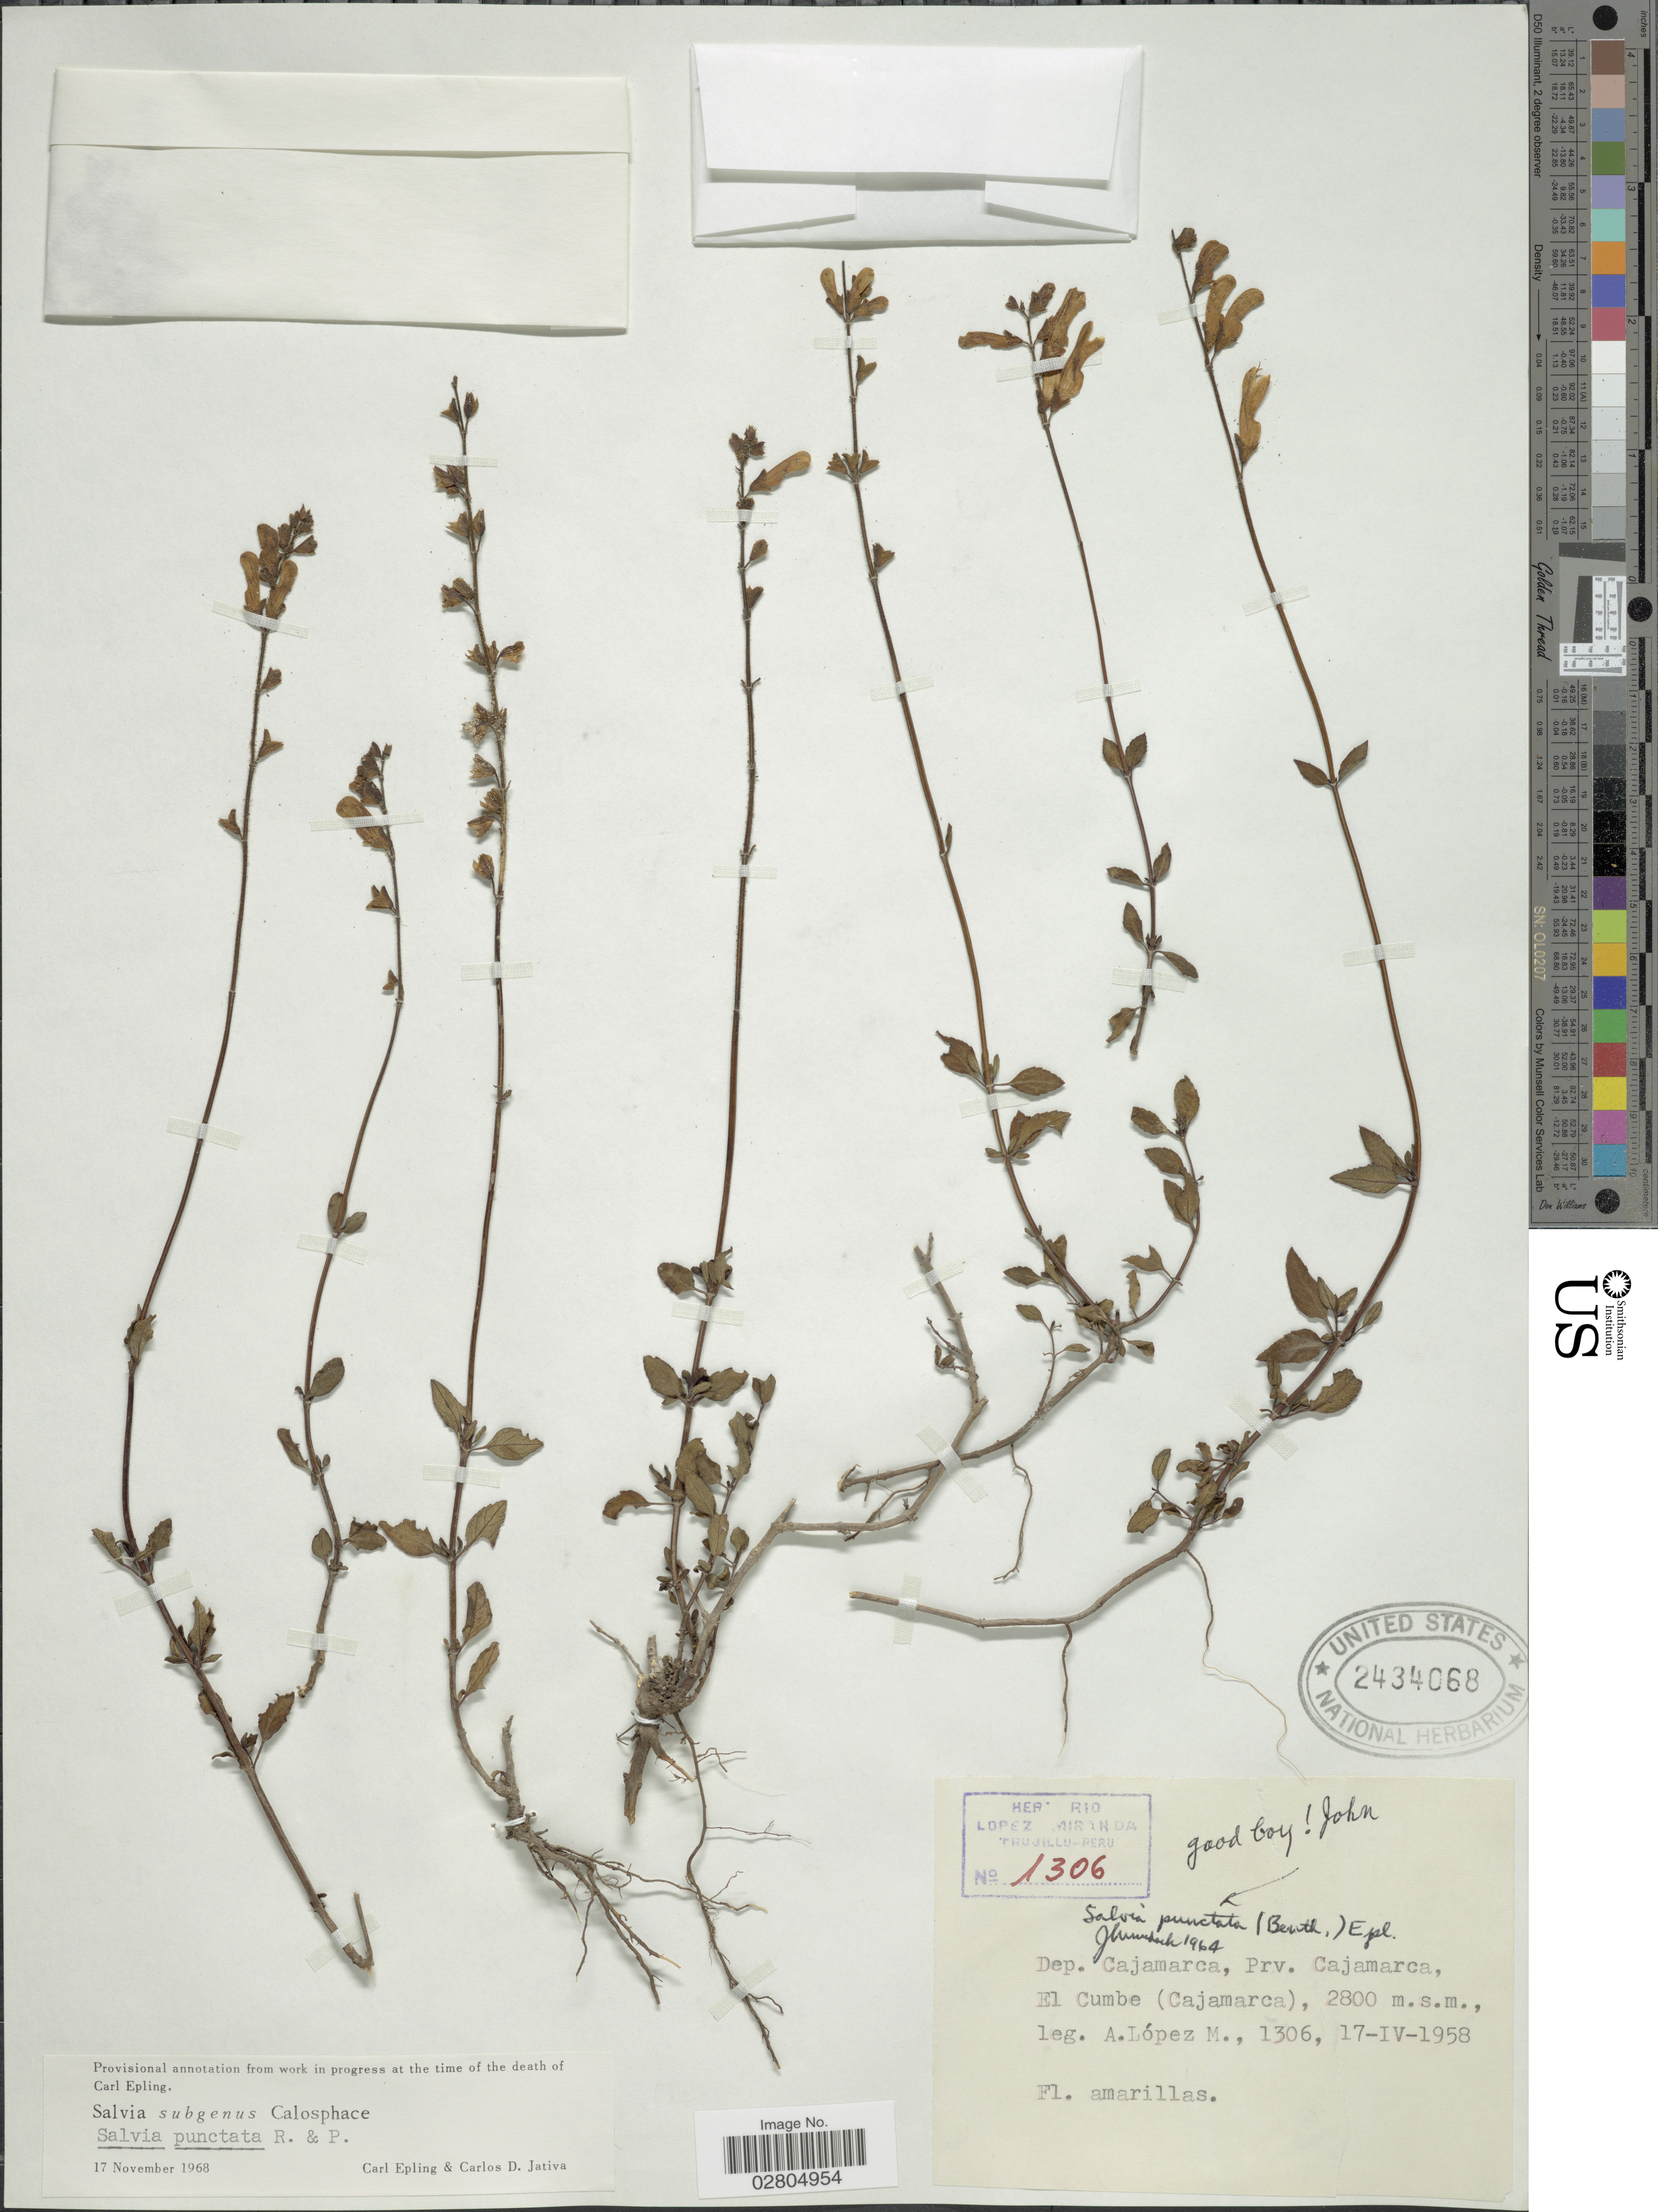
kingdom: Plantae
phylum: Tracheophyta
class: Magnoliopsida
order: Lamiales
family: Lamiaceae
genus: Salvia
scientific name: Salvia punctata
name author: Ruiz & Pav.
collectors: A. López M.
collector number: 1306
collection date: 1958-04-17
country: Peru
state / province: Cajamarca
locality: Dep. Cajamarca, Prv. Cajamarca, El Cumbe.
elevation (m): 2800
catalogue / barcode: US 2434068